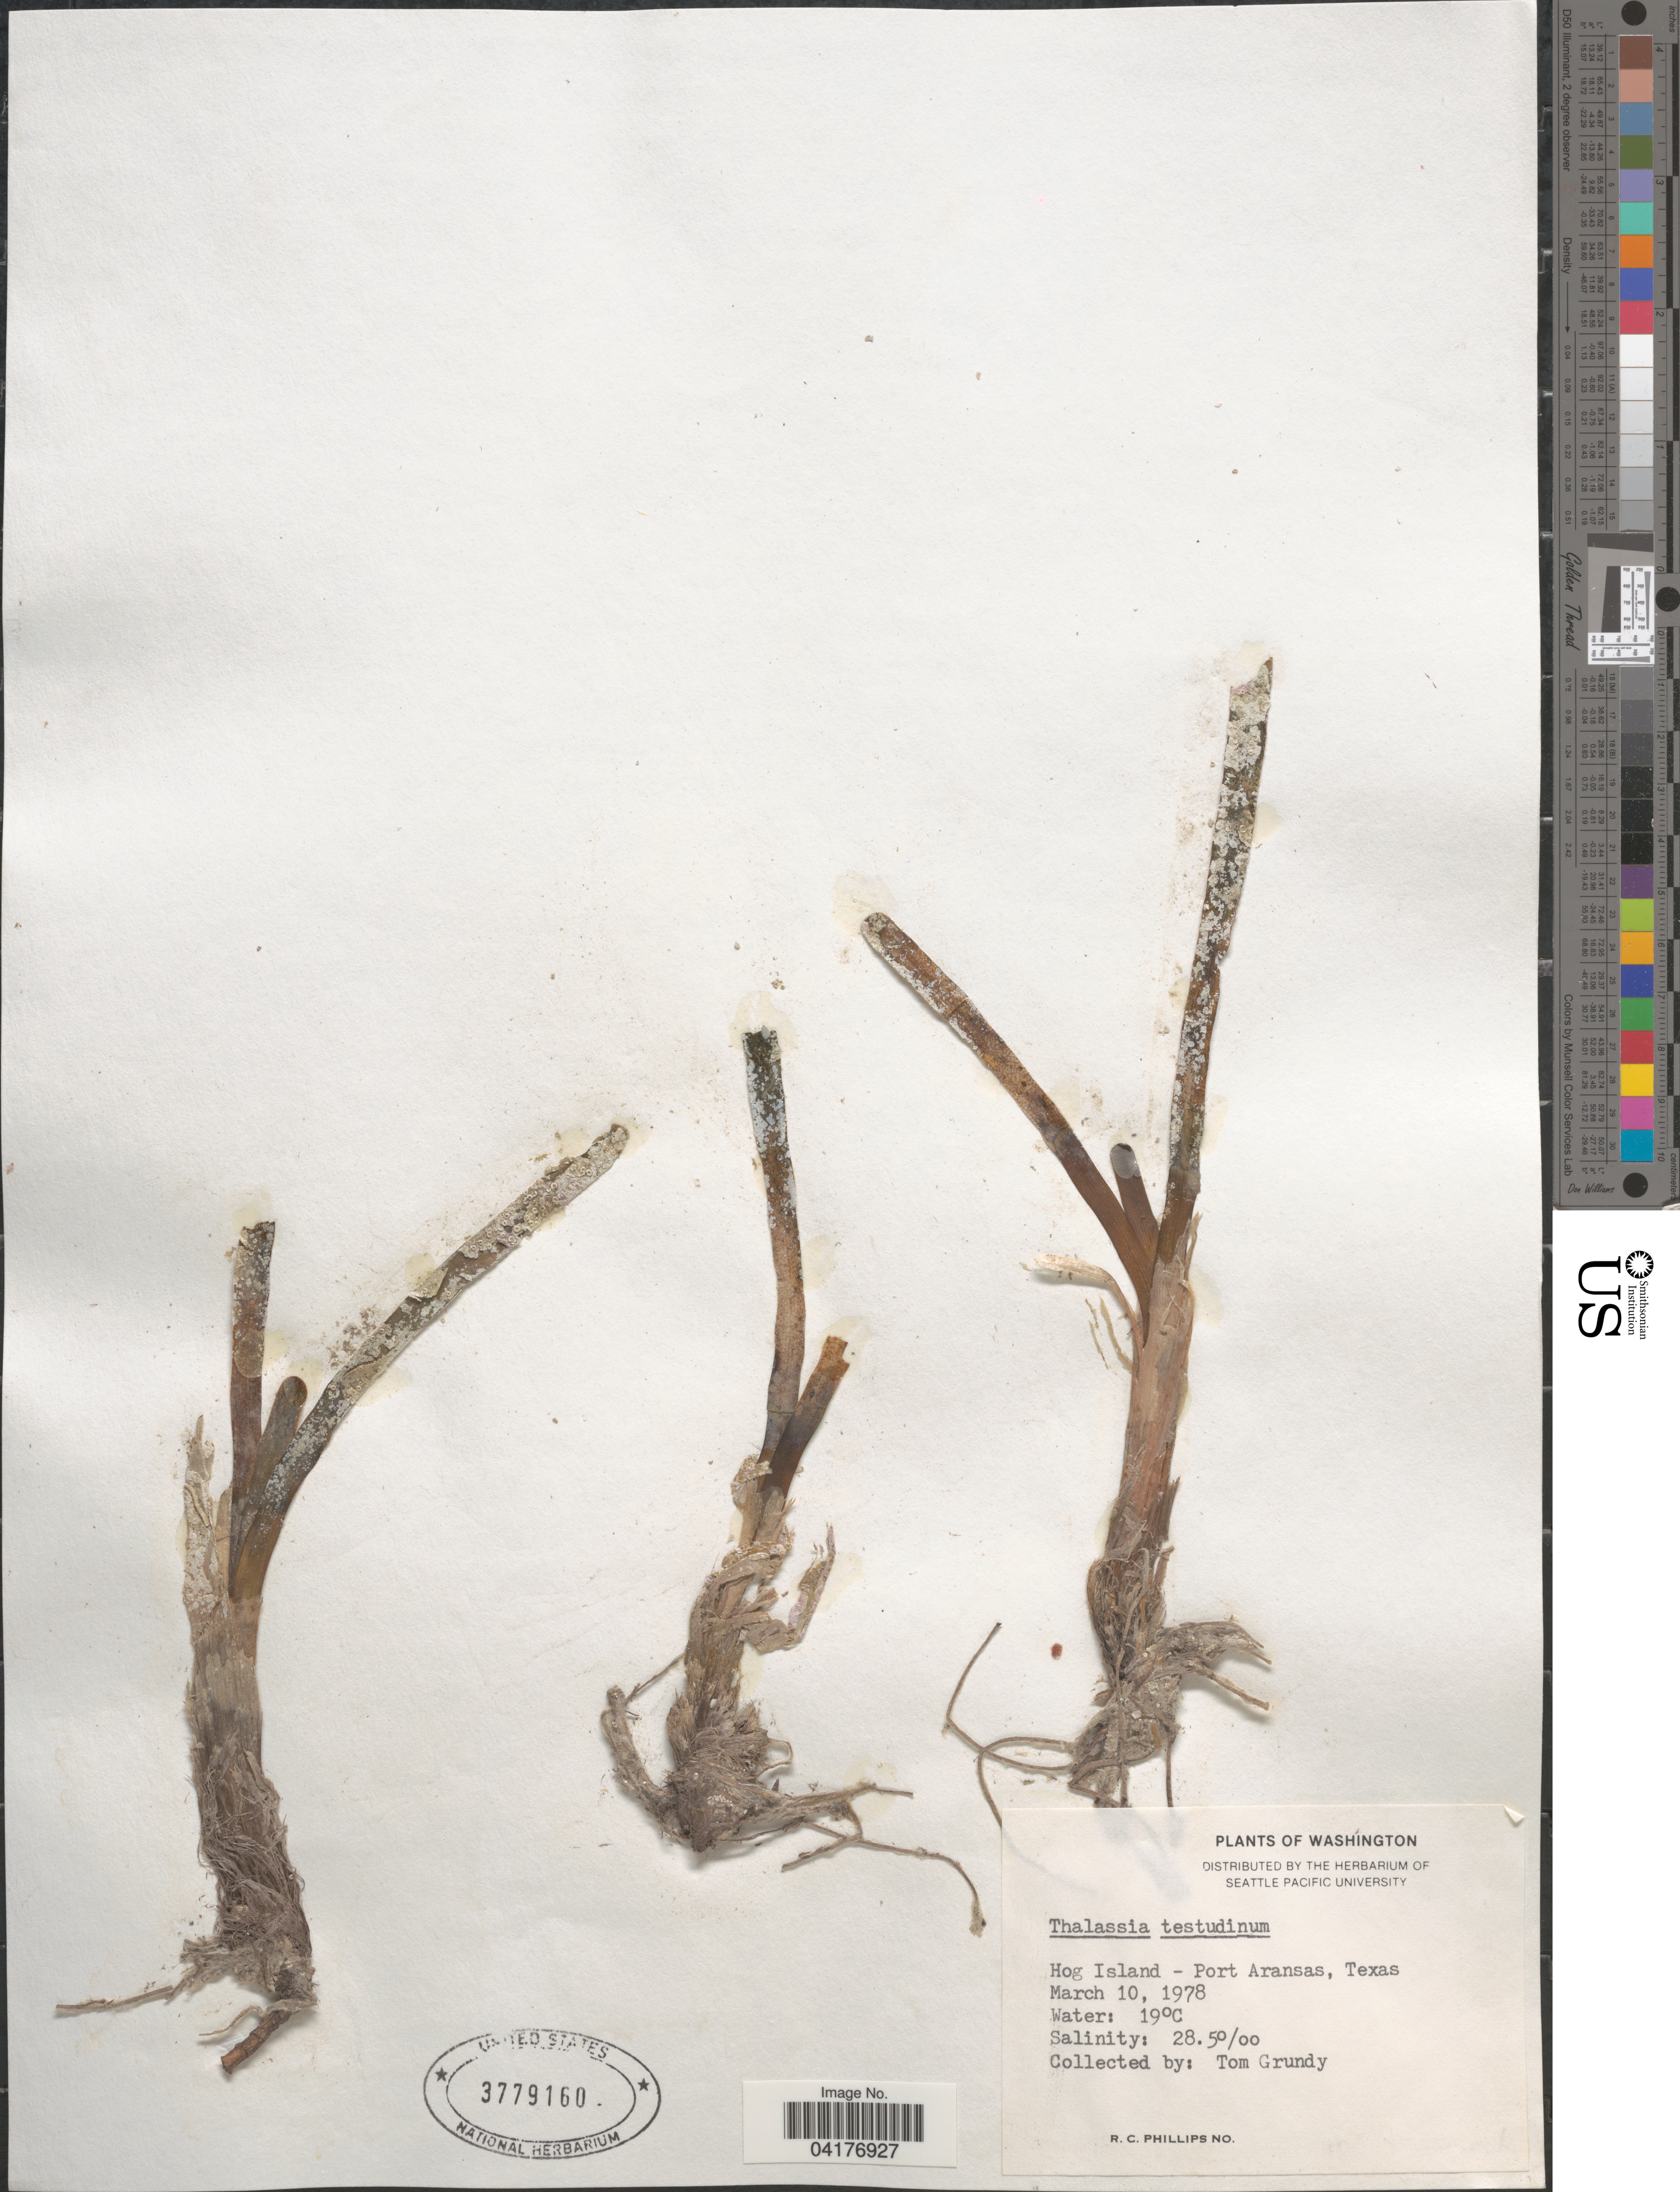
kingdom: Plantae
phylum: Tracheophyta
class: Liliopsida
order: Alismatales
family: Hydrocharitaceae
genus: Thalassia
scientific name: Thalassia testudinum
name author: Banks & Sol. ex K.D. Koenig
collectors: T. Grundy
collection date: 1978-03-10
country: United States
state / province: Texas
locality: Hog Island -- Port Aransas.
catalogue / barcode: US 3779160